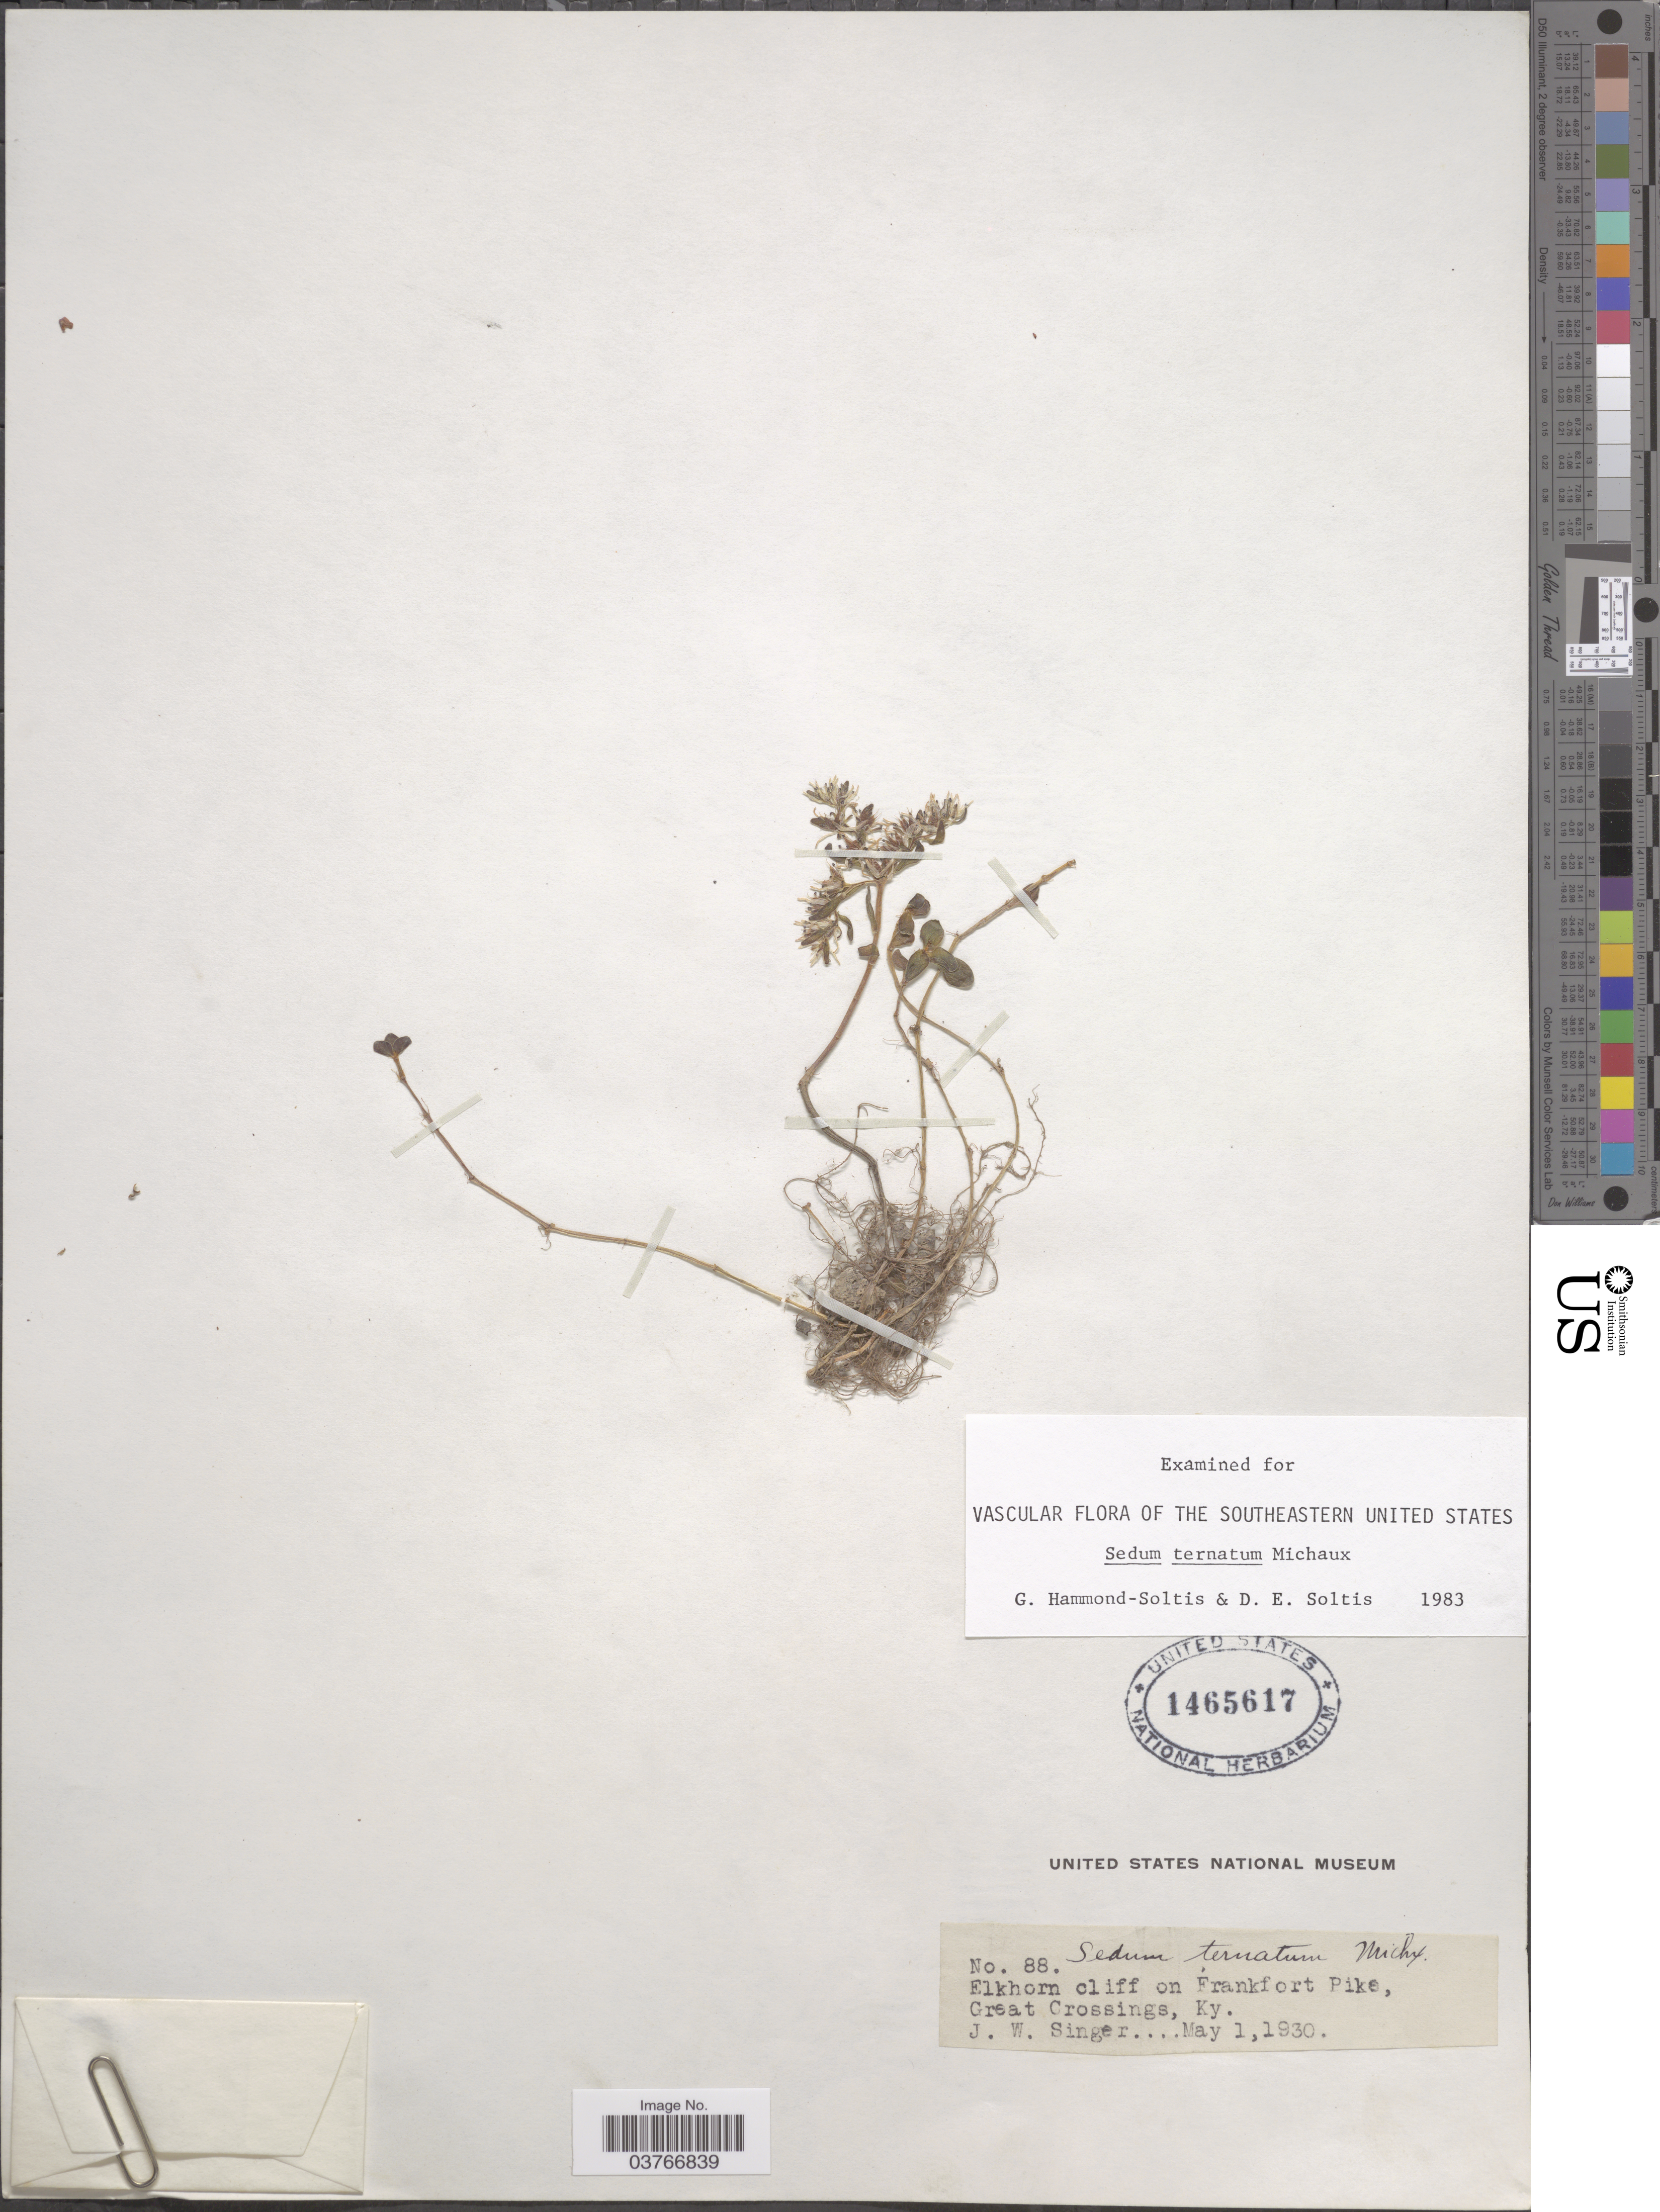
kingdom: Plantae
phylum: Tracheophyta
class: Magnoliopsida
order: Saxifragales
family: Crassulaceae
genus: Sedum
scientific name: Sedum ternatum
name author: Michx.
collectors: J. EW. Singer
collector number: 88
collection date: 1930-05-01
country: United States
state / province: Kentucky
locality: Elkhorn cliff on Frankfort Pike, Great Crossings.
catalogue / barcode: US 1465617